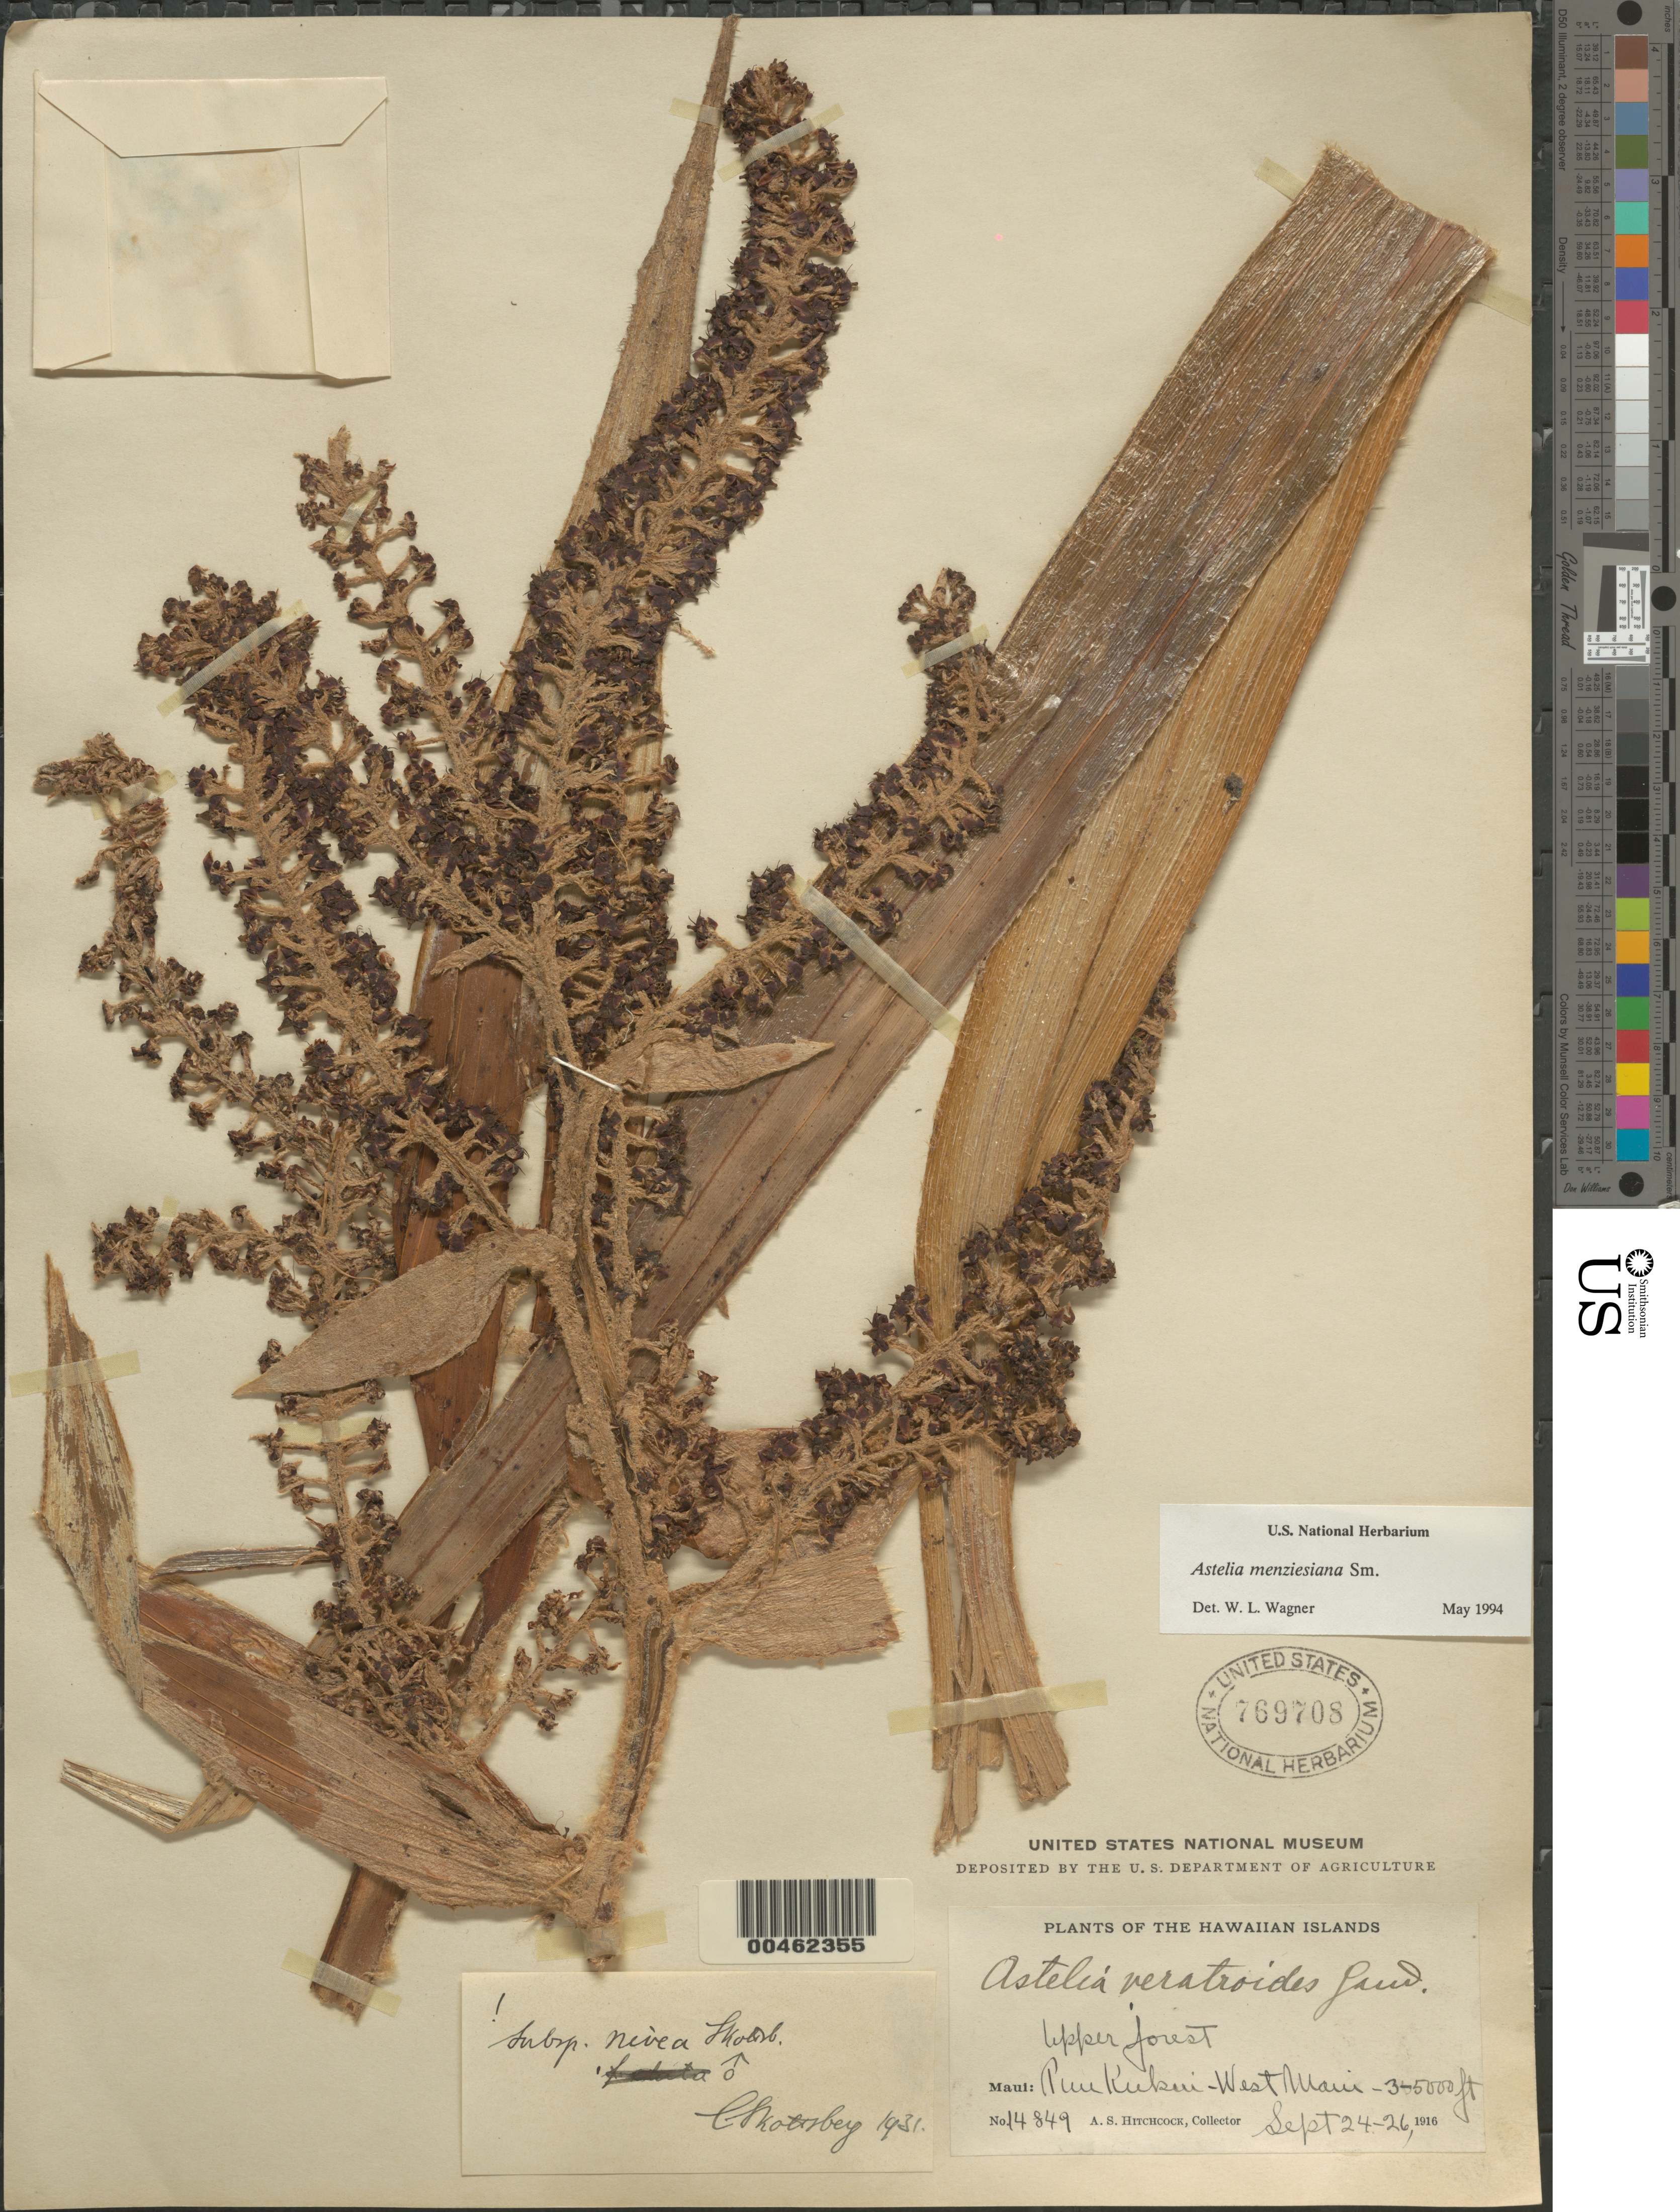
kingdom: Plantae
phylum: Tracheophyta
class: Liliopsida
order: Asparagales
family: Asteliaceae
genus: Astelia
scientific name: Astelia menziesiana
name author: Sm.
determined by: Wagner, W. L., (BOT), Smithsonian Institution - National Museum of Natural History (UNITED STATES)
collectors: A. S. Hitchcock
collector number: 14849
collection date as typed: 24 Sep 1916 to 26 Sep 1916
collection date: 1916-09-24/1916-09-26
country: United States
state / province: Hawaii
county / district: Maui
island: Maui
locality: Puu Kukui-W Maui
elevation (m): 914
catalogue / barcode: US 769708